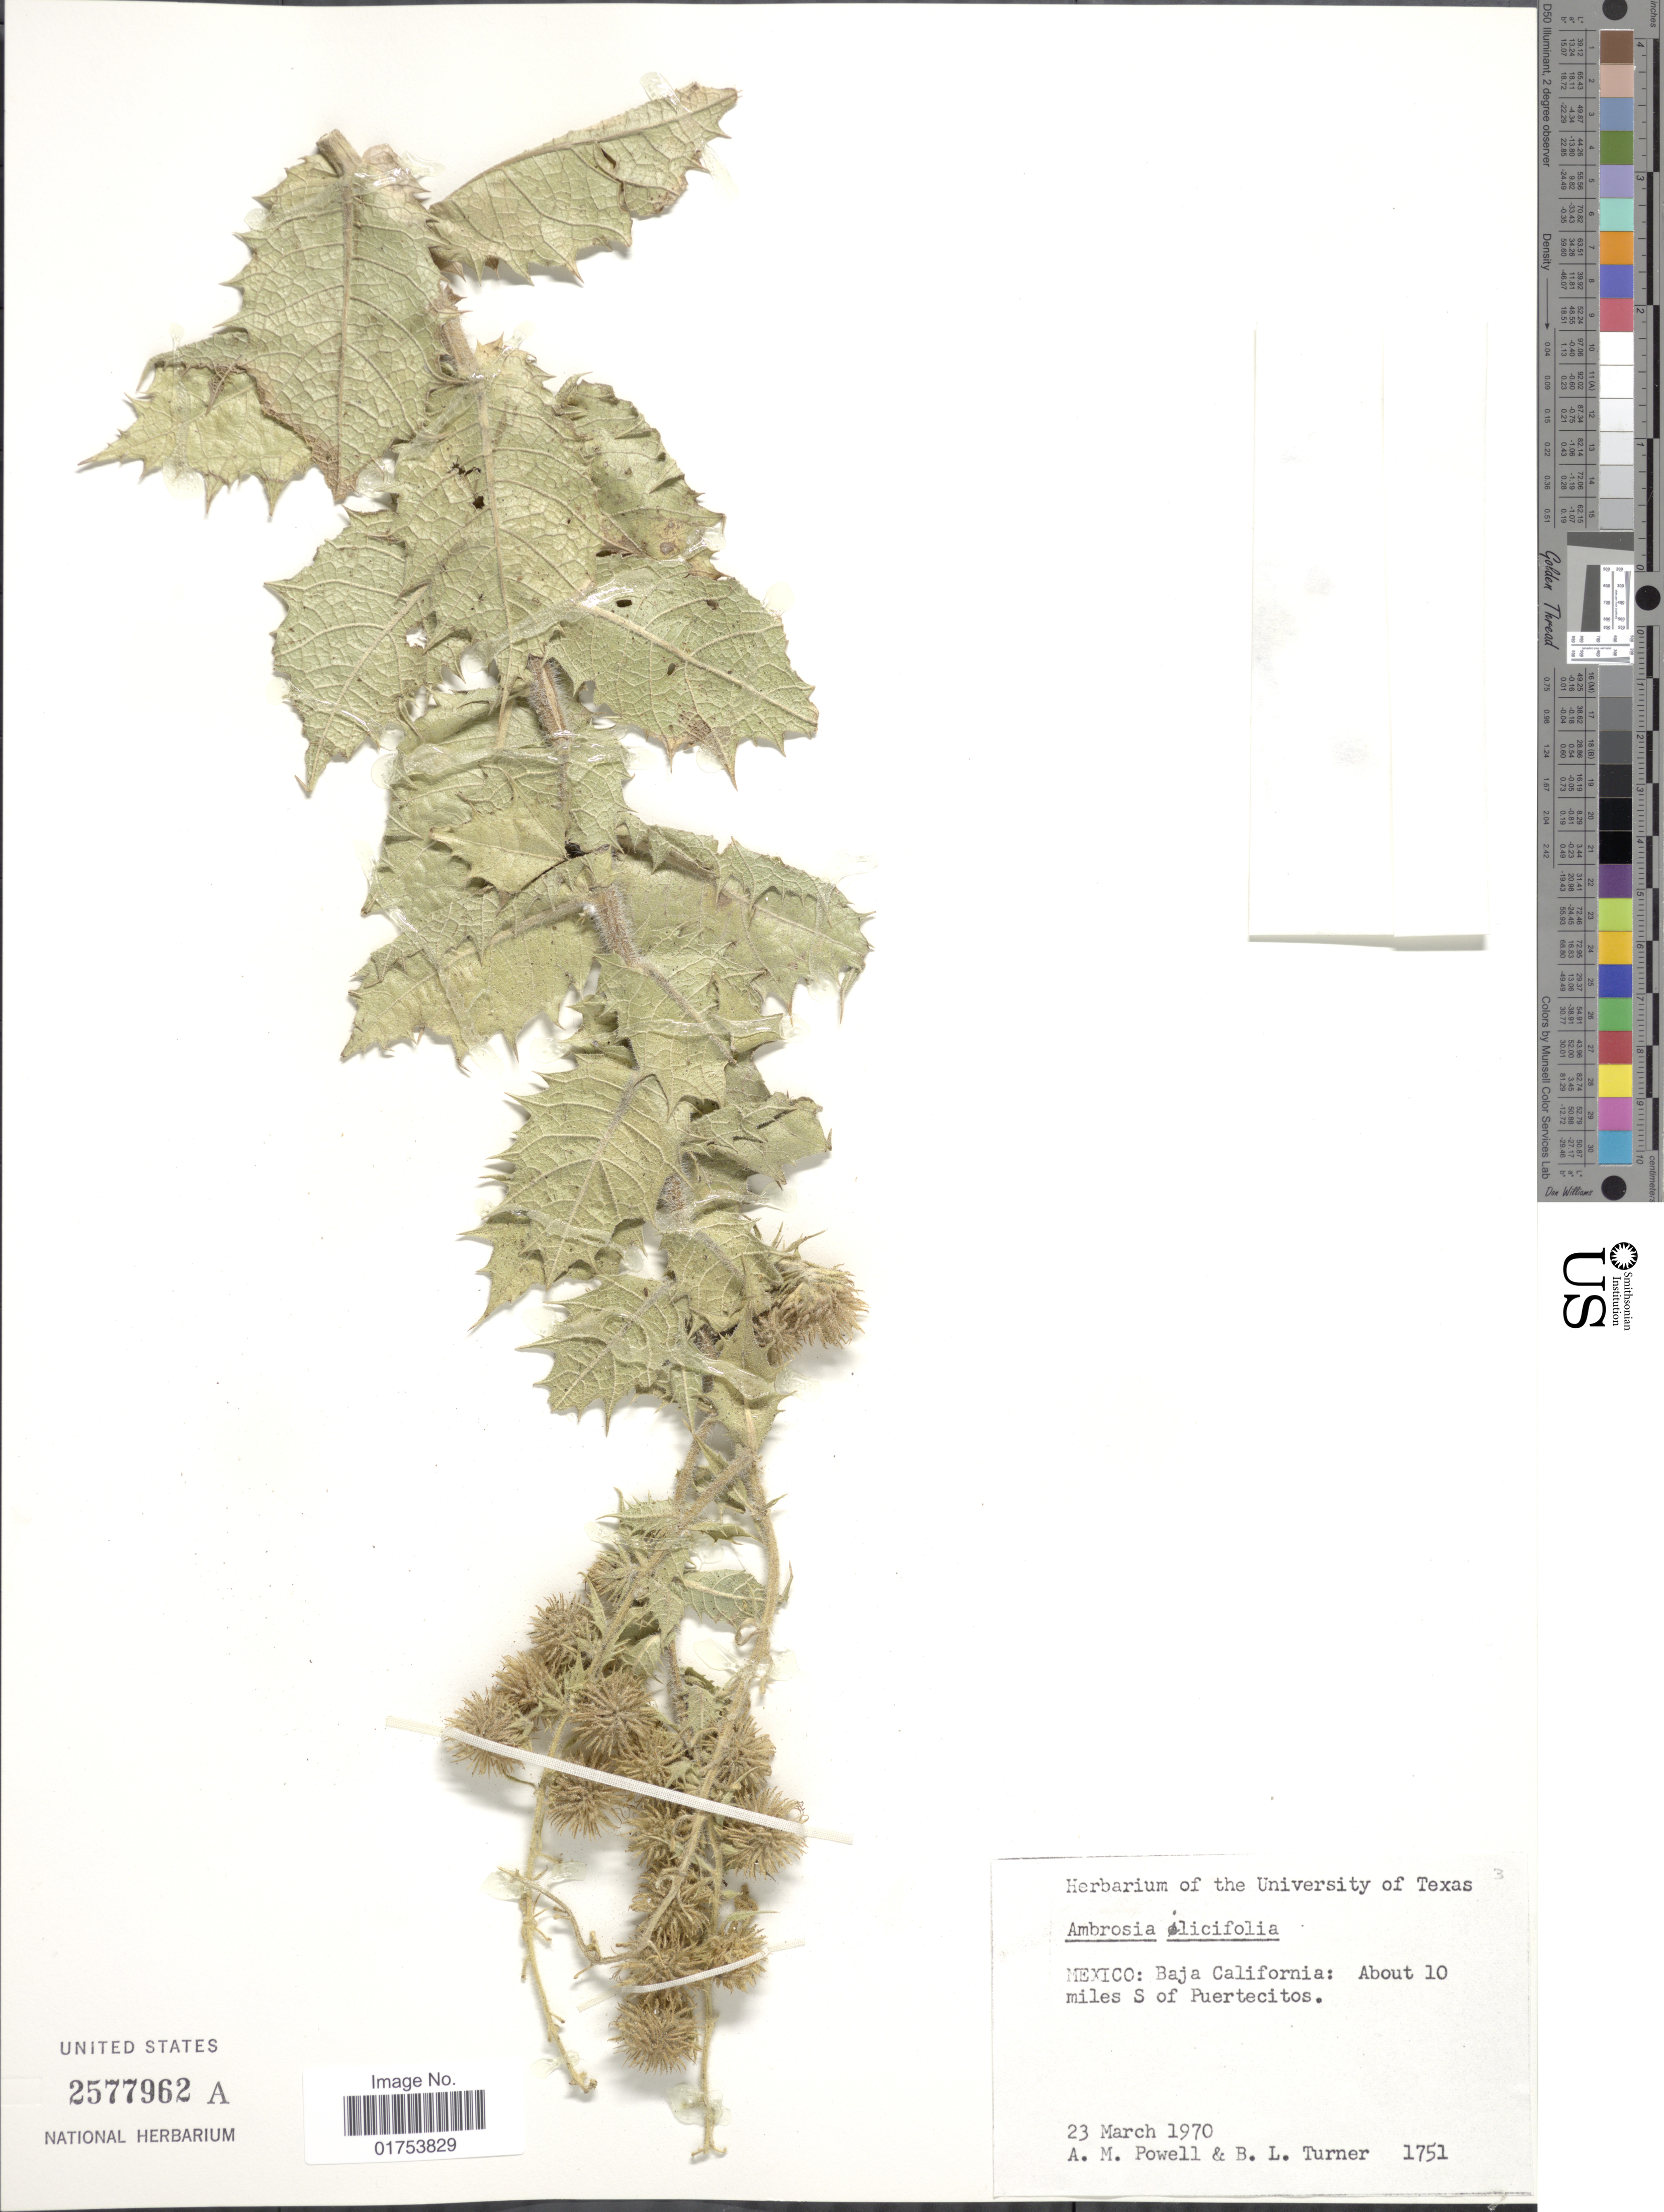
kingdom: Plantae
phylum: Tracheophyta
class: Magnoliopsida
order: Asterales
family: Asteraceae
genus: Ambrosia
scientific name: Ambrosia ilicifolia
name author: (A. Gray) W.W.Payne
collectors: A. M. Powell & B. L. Turner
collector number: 1751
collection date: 1970-03-23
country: Mexico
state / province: Baja California Norte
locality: About 10 miles S of Puertecitos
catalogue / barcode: US 2577962A